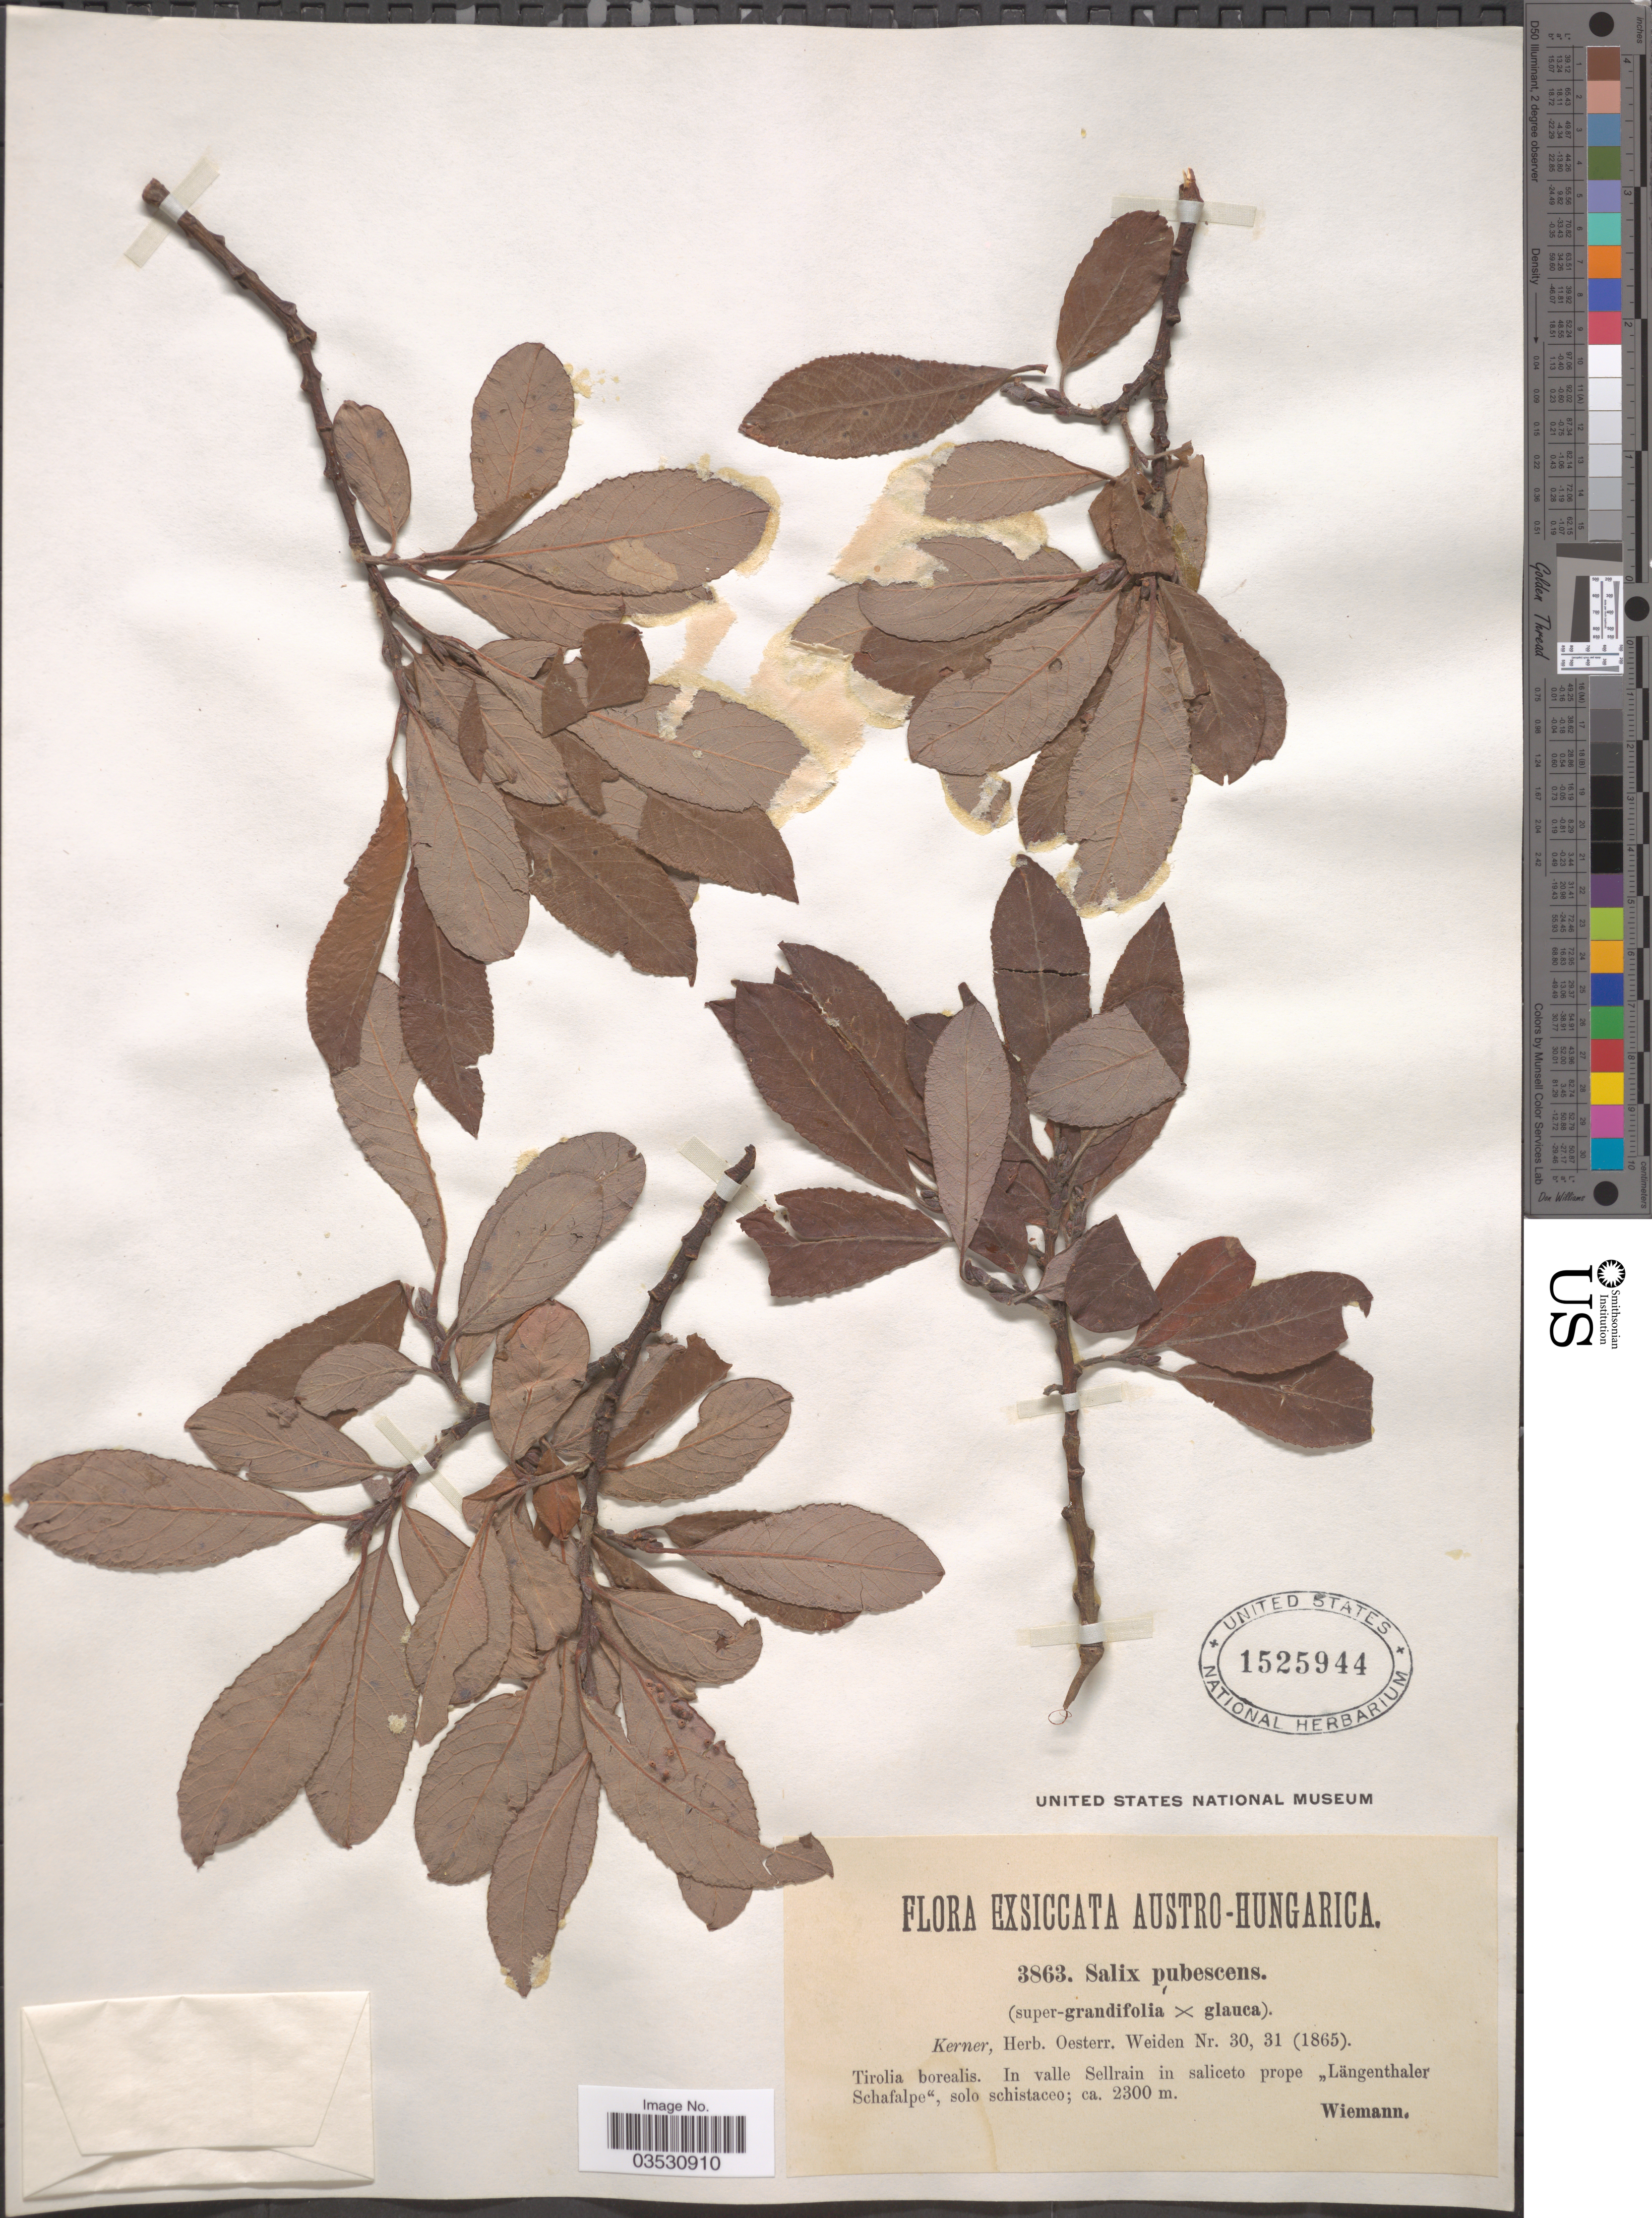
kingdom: Plantae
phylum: Tracheophyta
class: Magnoliopsida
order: Malpighiales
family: Salicaceae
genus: Salix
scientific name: Salix pubescens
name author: K.S. Hao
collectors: Wiemann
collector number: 3863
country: Austria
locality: Austro-Hungarica. Tirolia borealis. In valle Sellrain in saliceto prope "Längenthaler Schafalpe", solo schistaceo.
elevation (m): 2300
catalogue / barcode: US 1525944